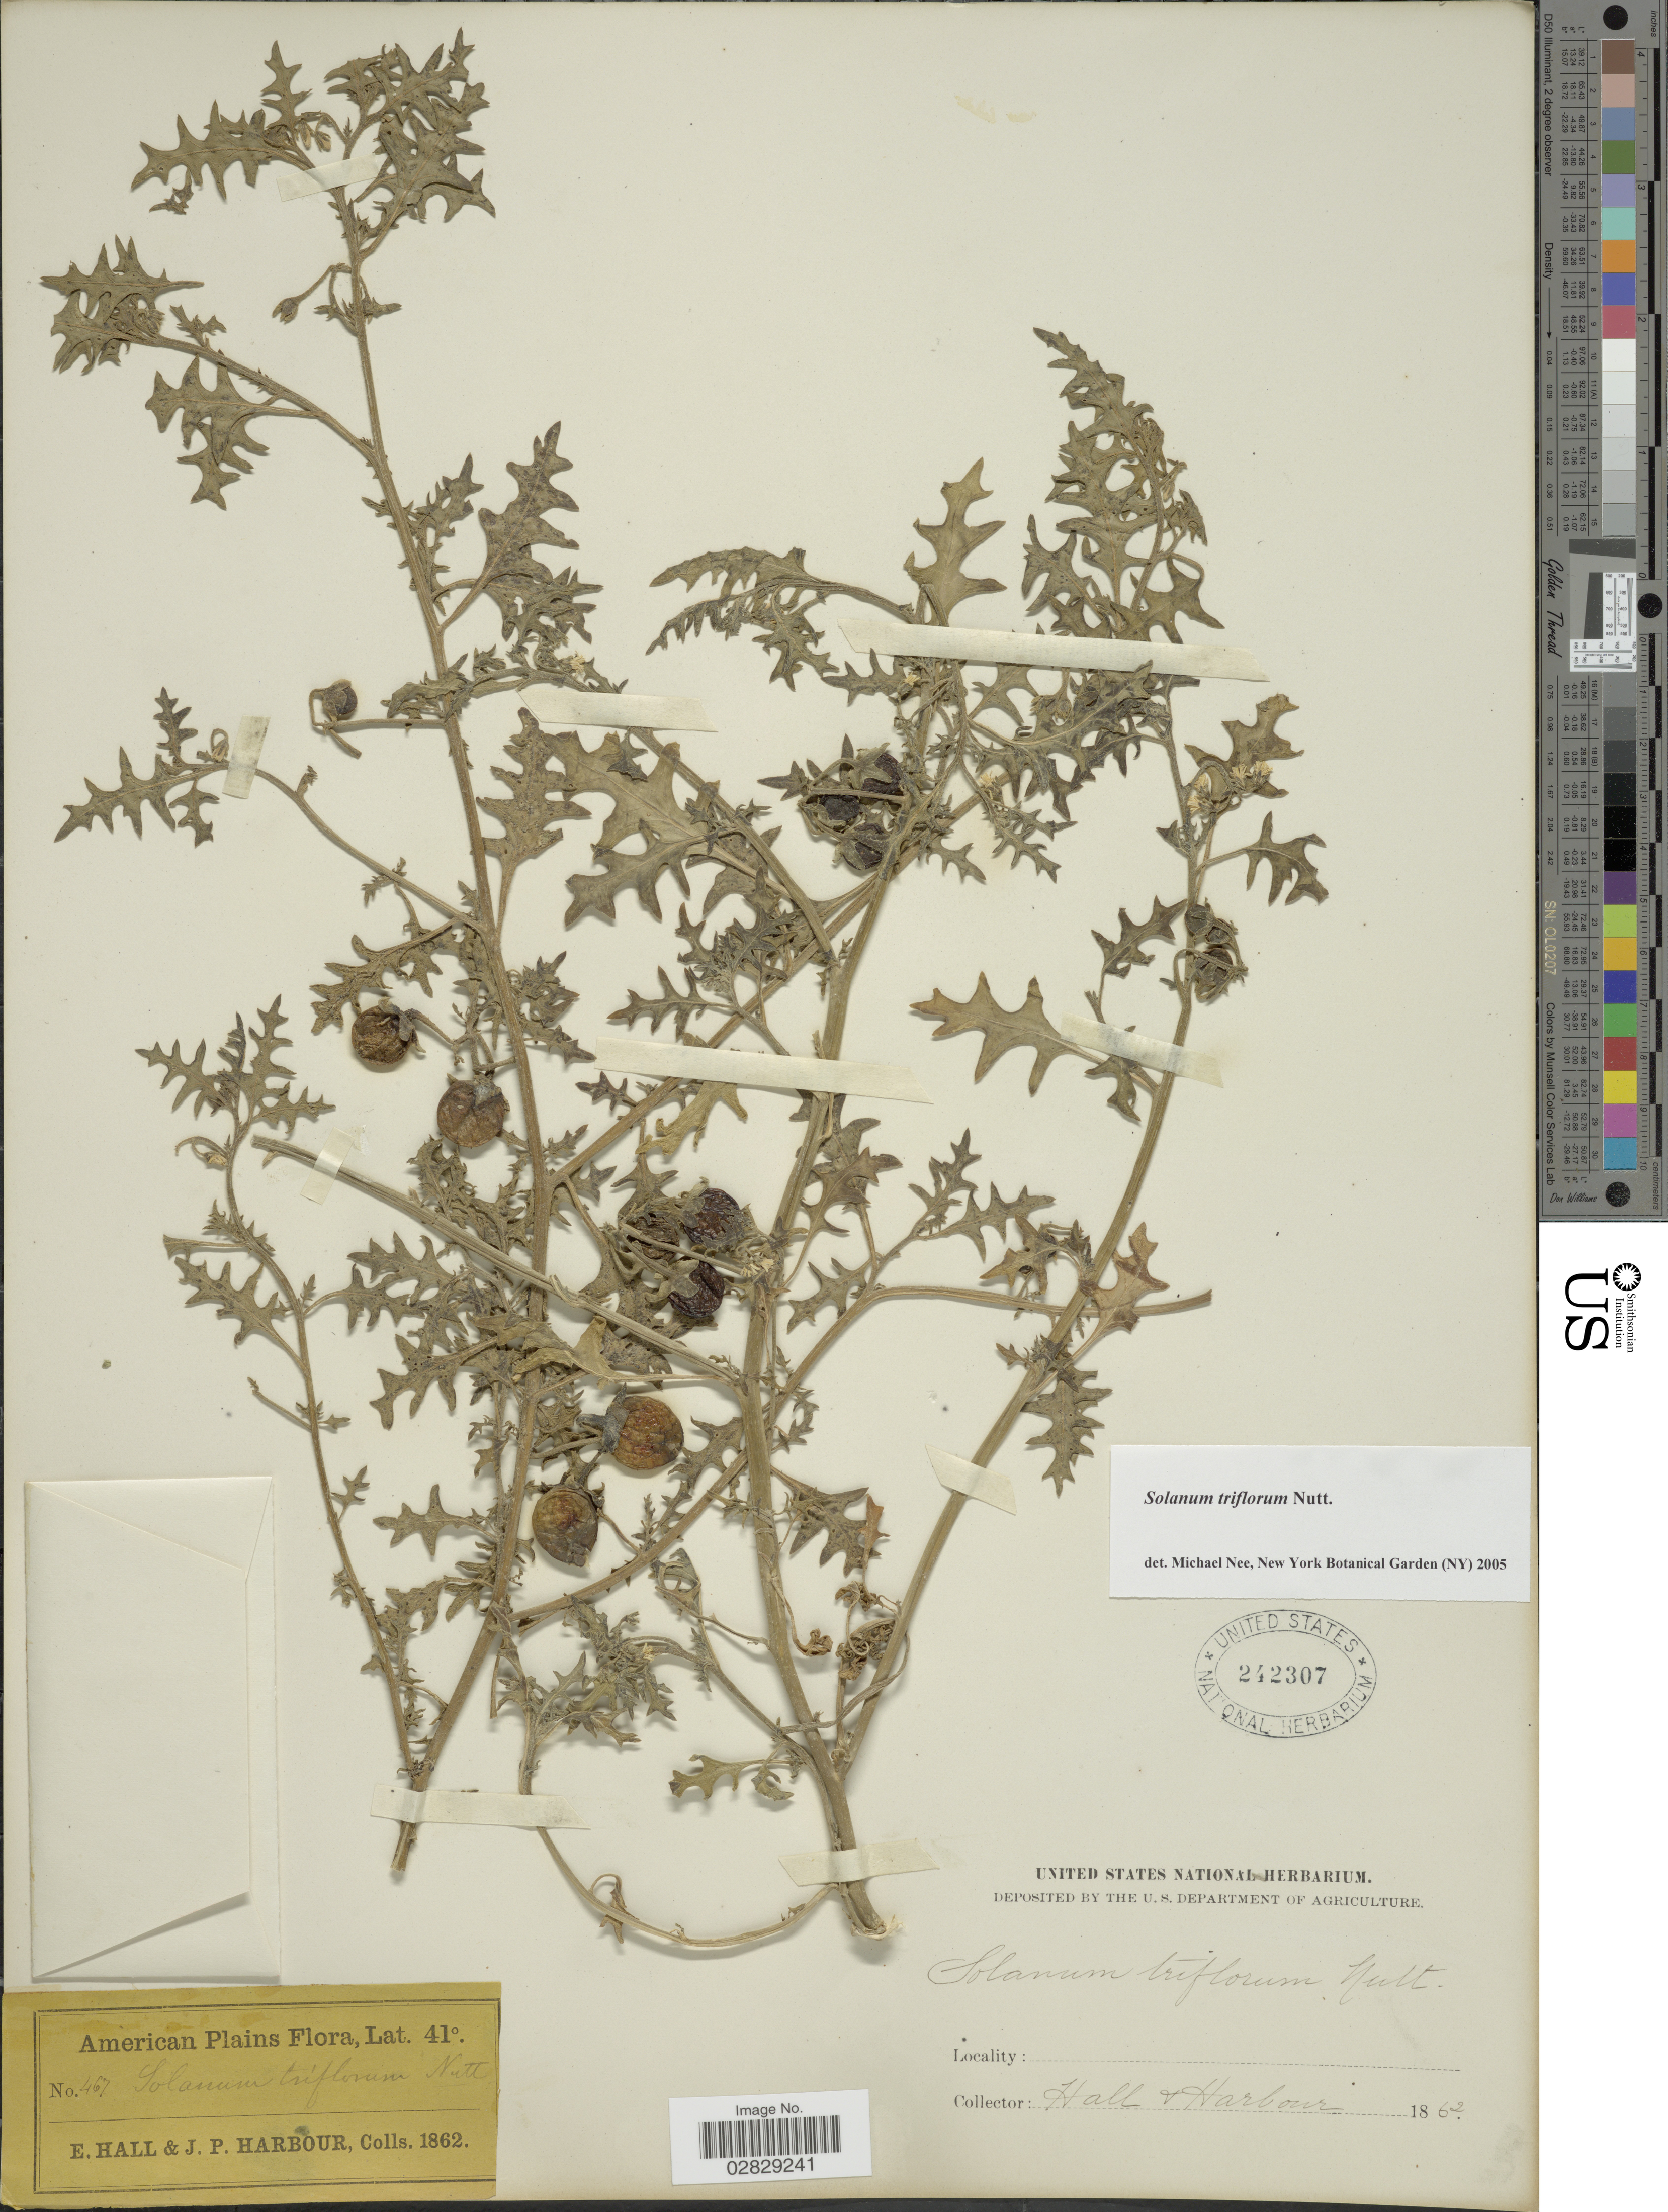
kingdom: Plantae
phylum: Tracheophyta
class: Magnoliopsida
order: Solanales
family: Solanaceae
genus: Solanum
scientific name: Solanum triflorum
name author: Nutt.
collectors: E. Hall & J. Harbour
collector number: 467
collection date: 1862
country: United States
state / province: Colorado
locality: American Plains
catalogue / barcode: US 242307